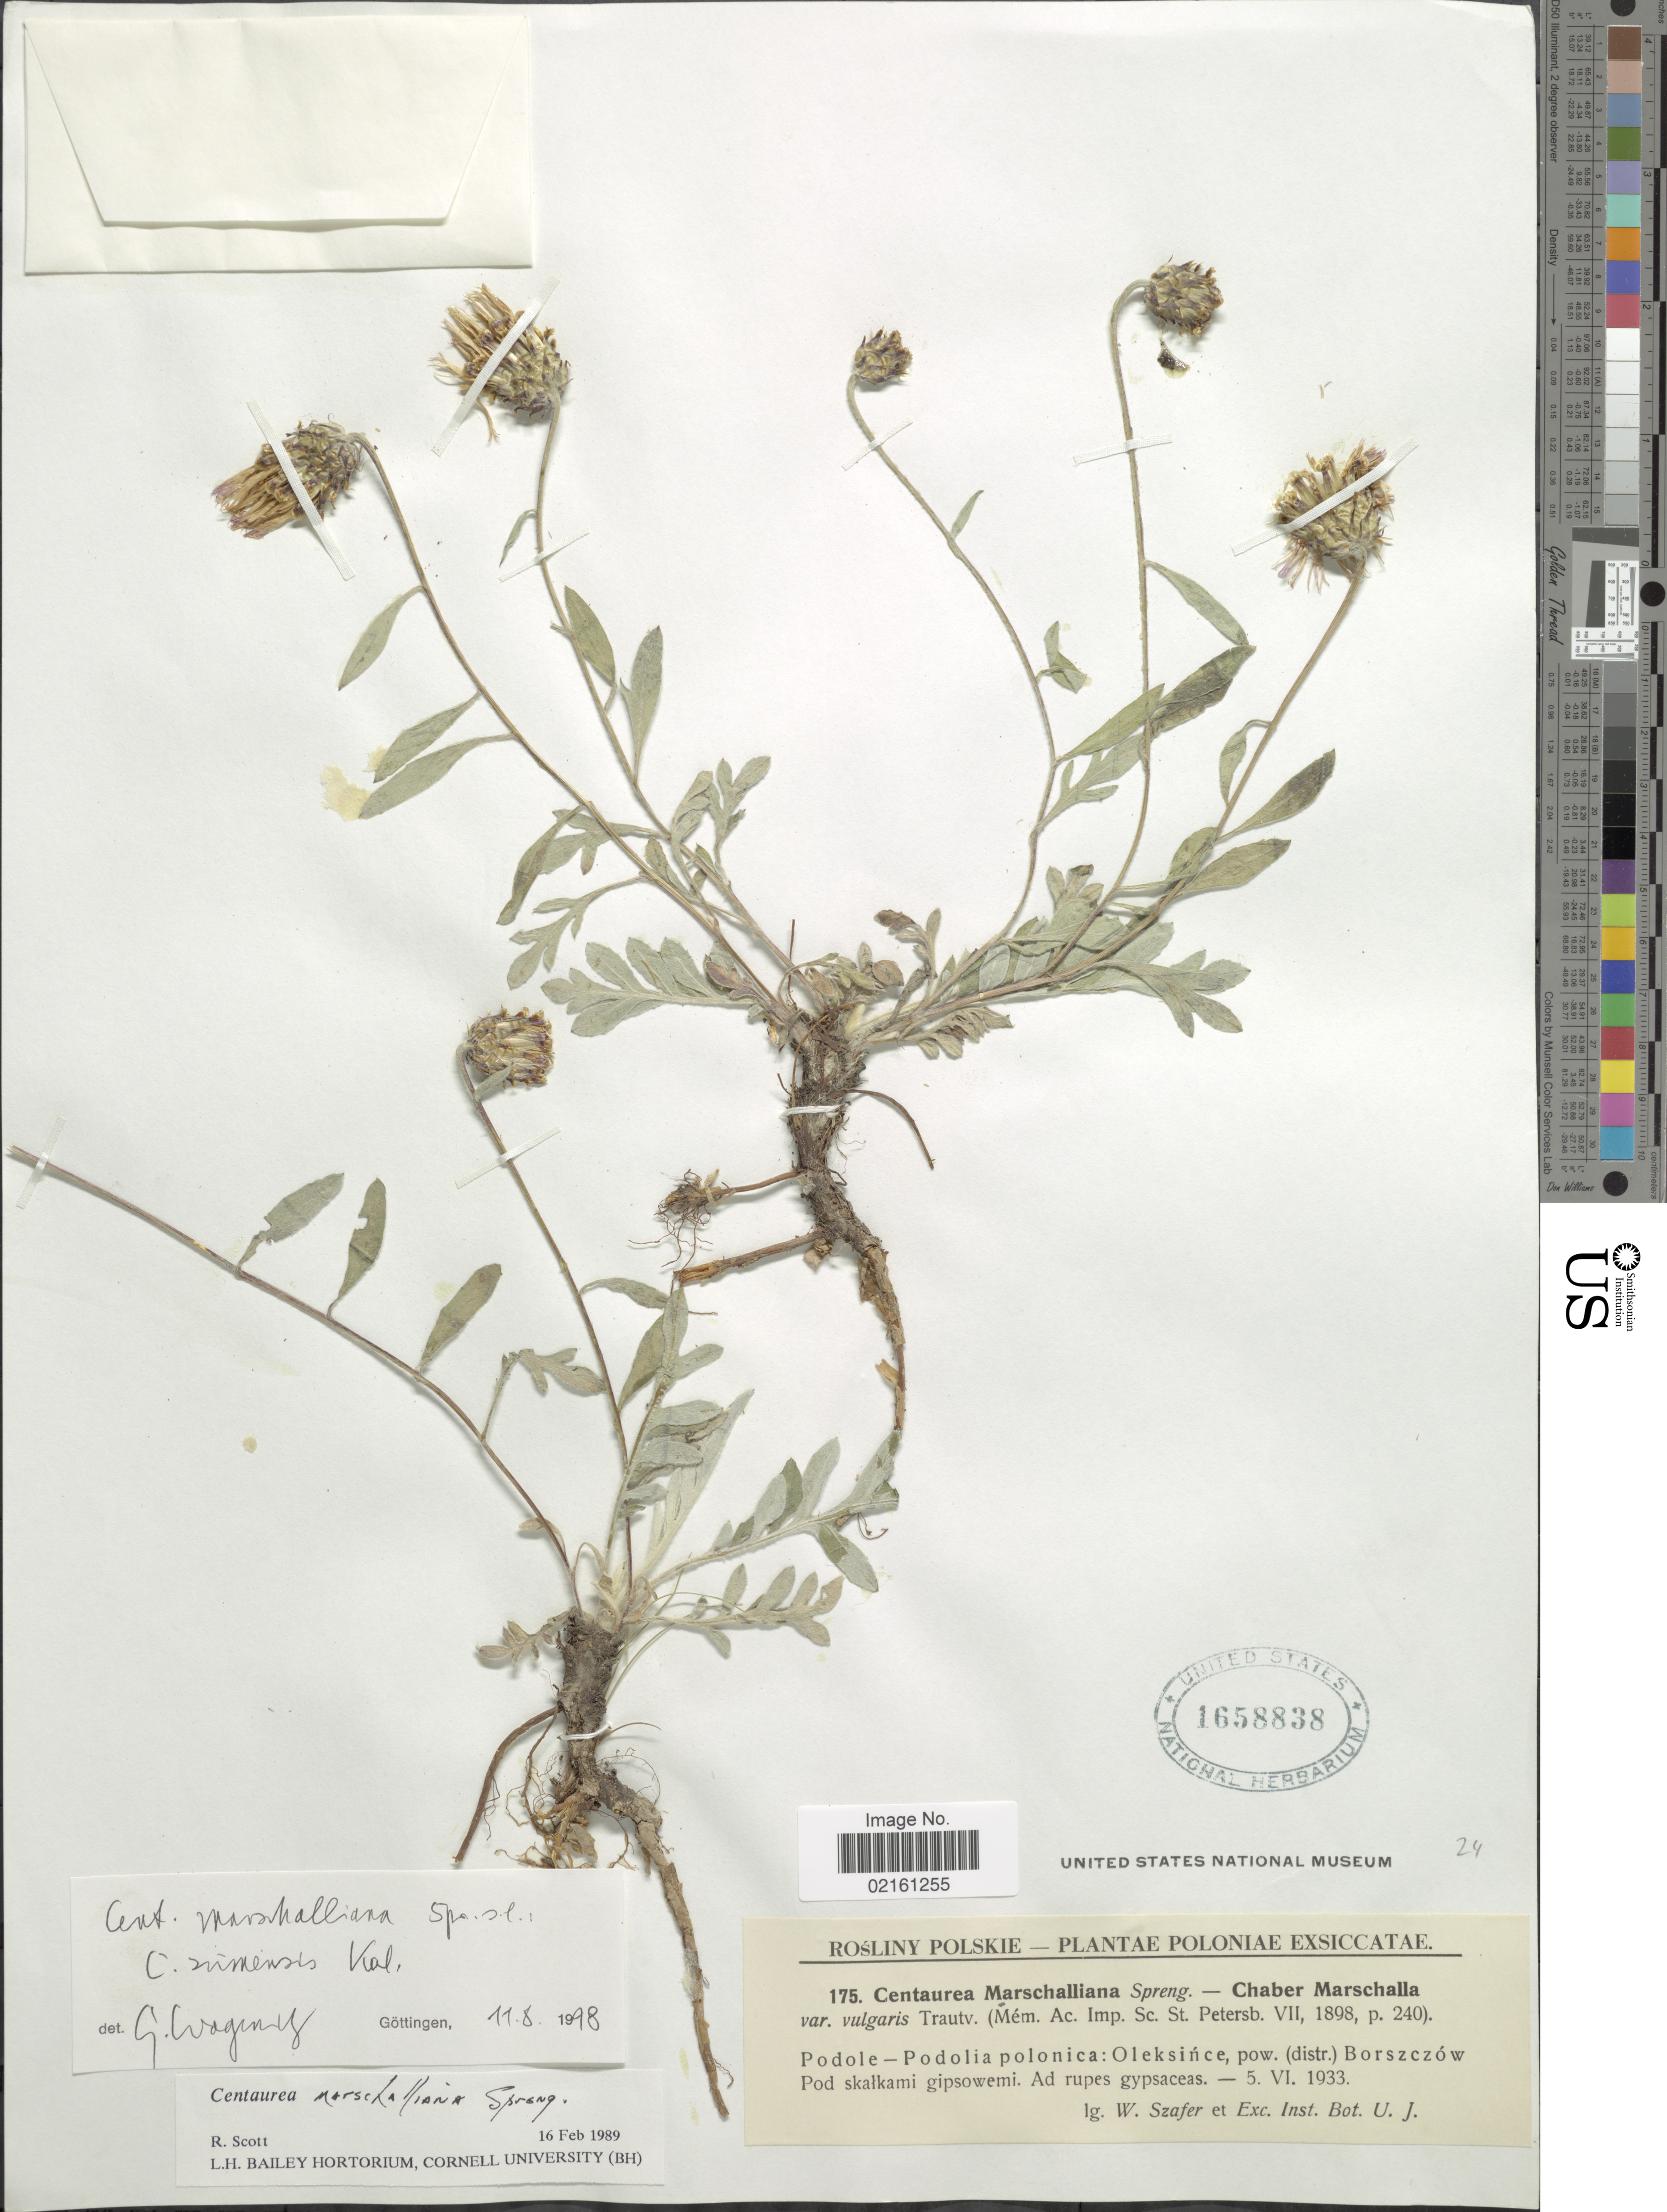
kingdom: Plantae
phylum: Tracheophyta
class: Magnoliopsida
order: Asterales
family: Asteraceae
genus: Psephellus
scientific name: Psephellus marschallianus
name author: (A. Spreng.) K. Koch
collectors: W. Szafer & Exch. Inst. Bot. U.J.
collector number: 175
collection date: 1933-06-05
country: Poland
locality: Poloniae, Podole, Podolia polonica, Oleksince, pow. (distr.) Borszczow Pod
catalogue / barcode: US 1658838